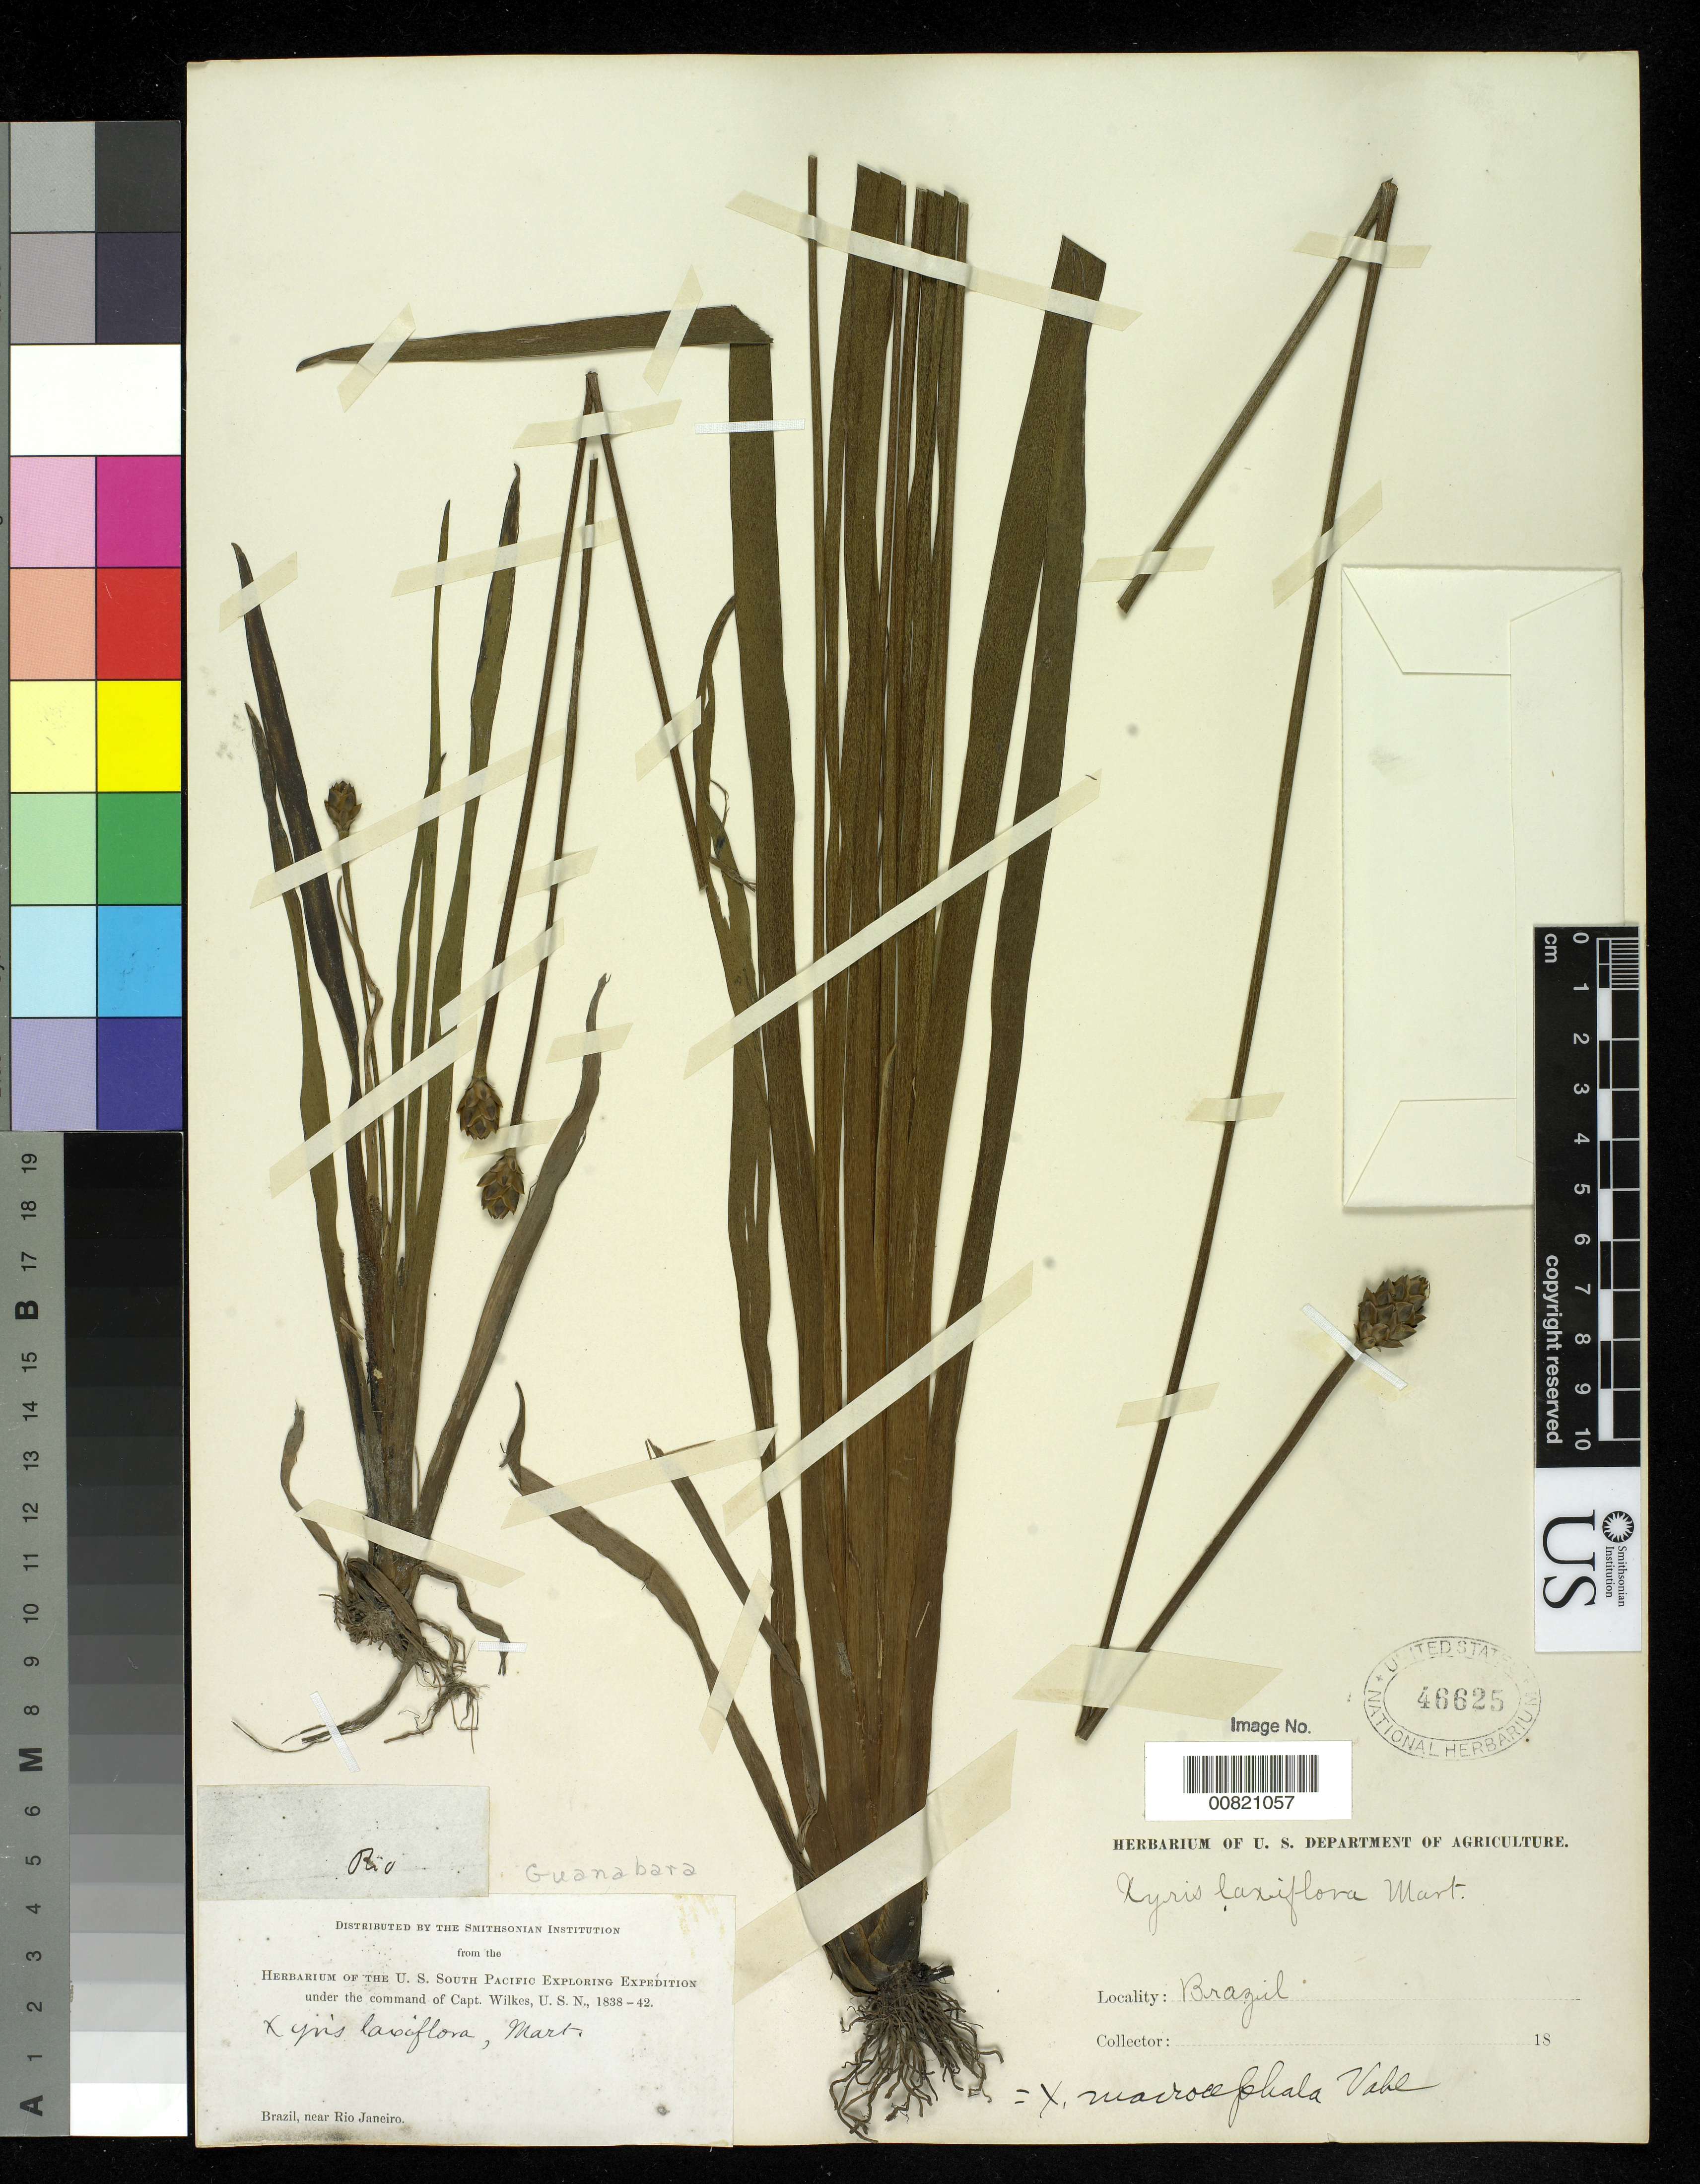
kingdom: Plantae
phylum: Tracheophyta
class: Liliopsida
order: Poales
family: Xyridaceae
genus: Xyris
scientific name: Xyris laxiflora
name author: F. Muell.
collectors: Wilkes Explor. Exped.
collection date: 1838/1842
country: Brazil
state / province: Rio de Janeiro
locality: Brazil, near Rio Janeiro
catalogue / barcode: US 46625